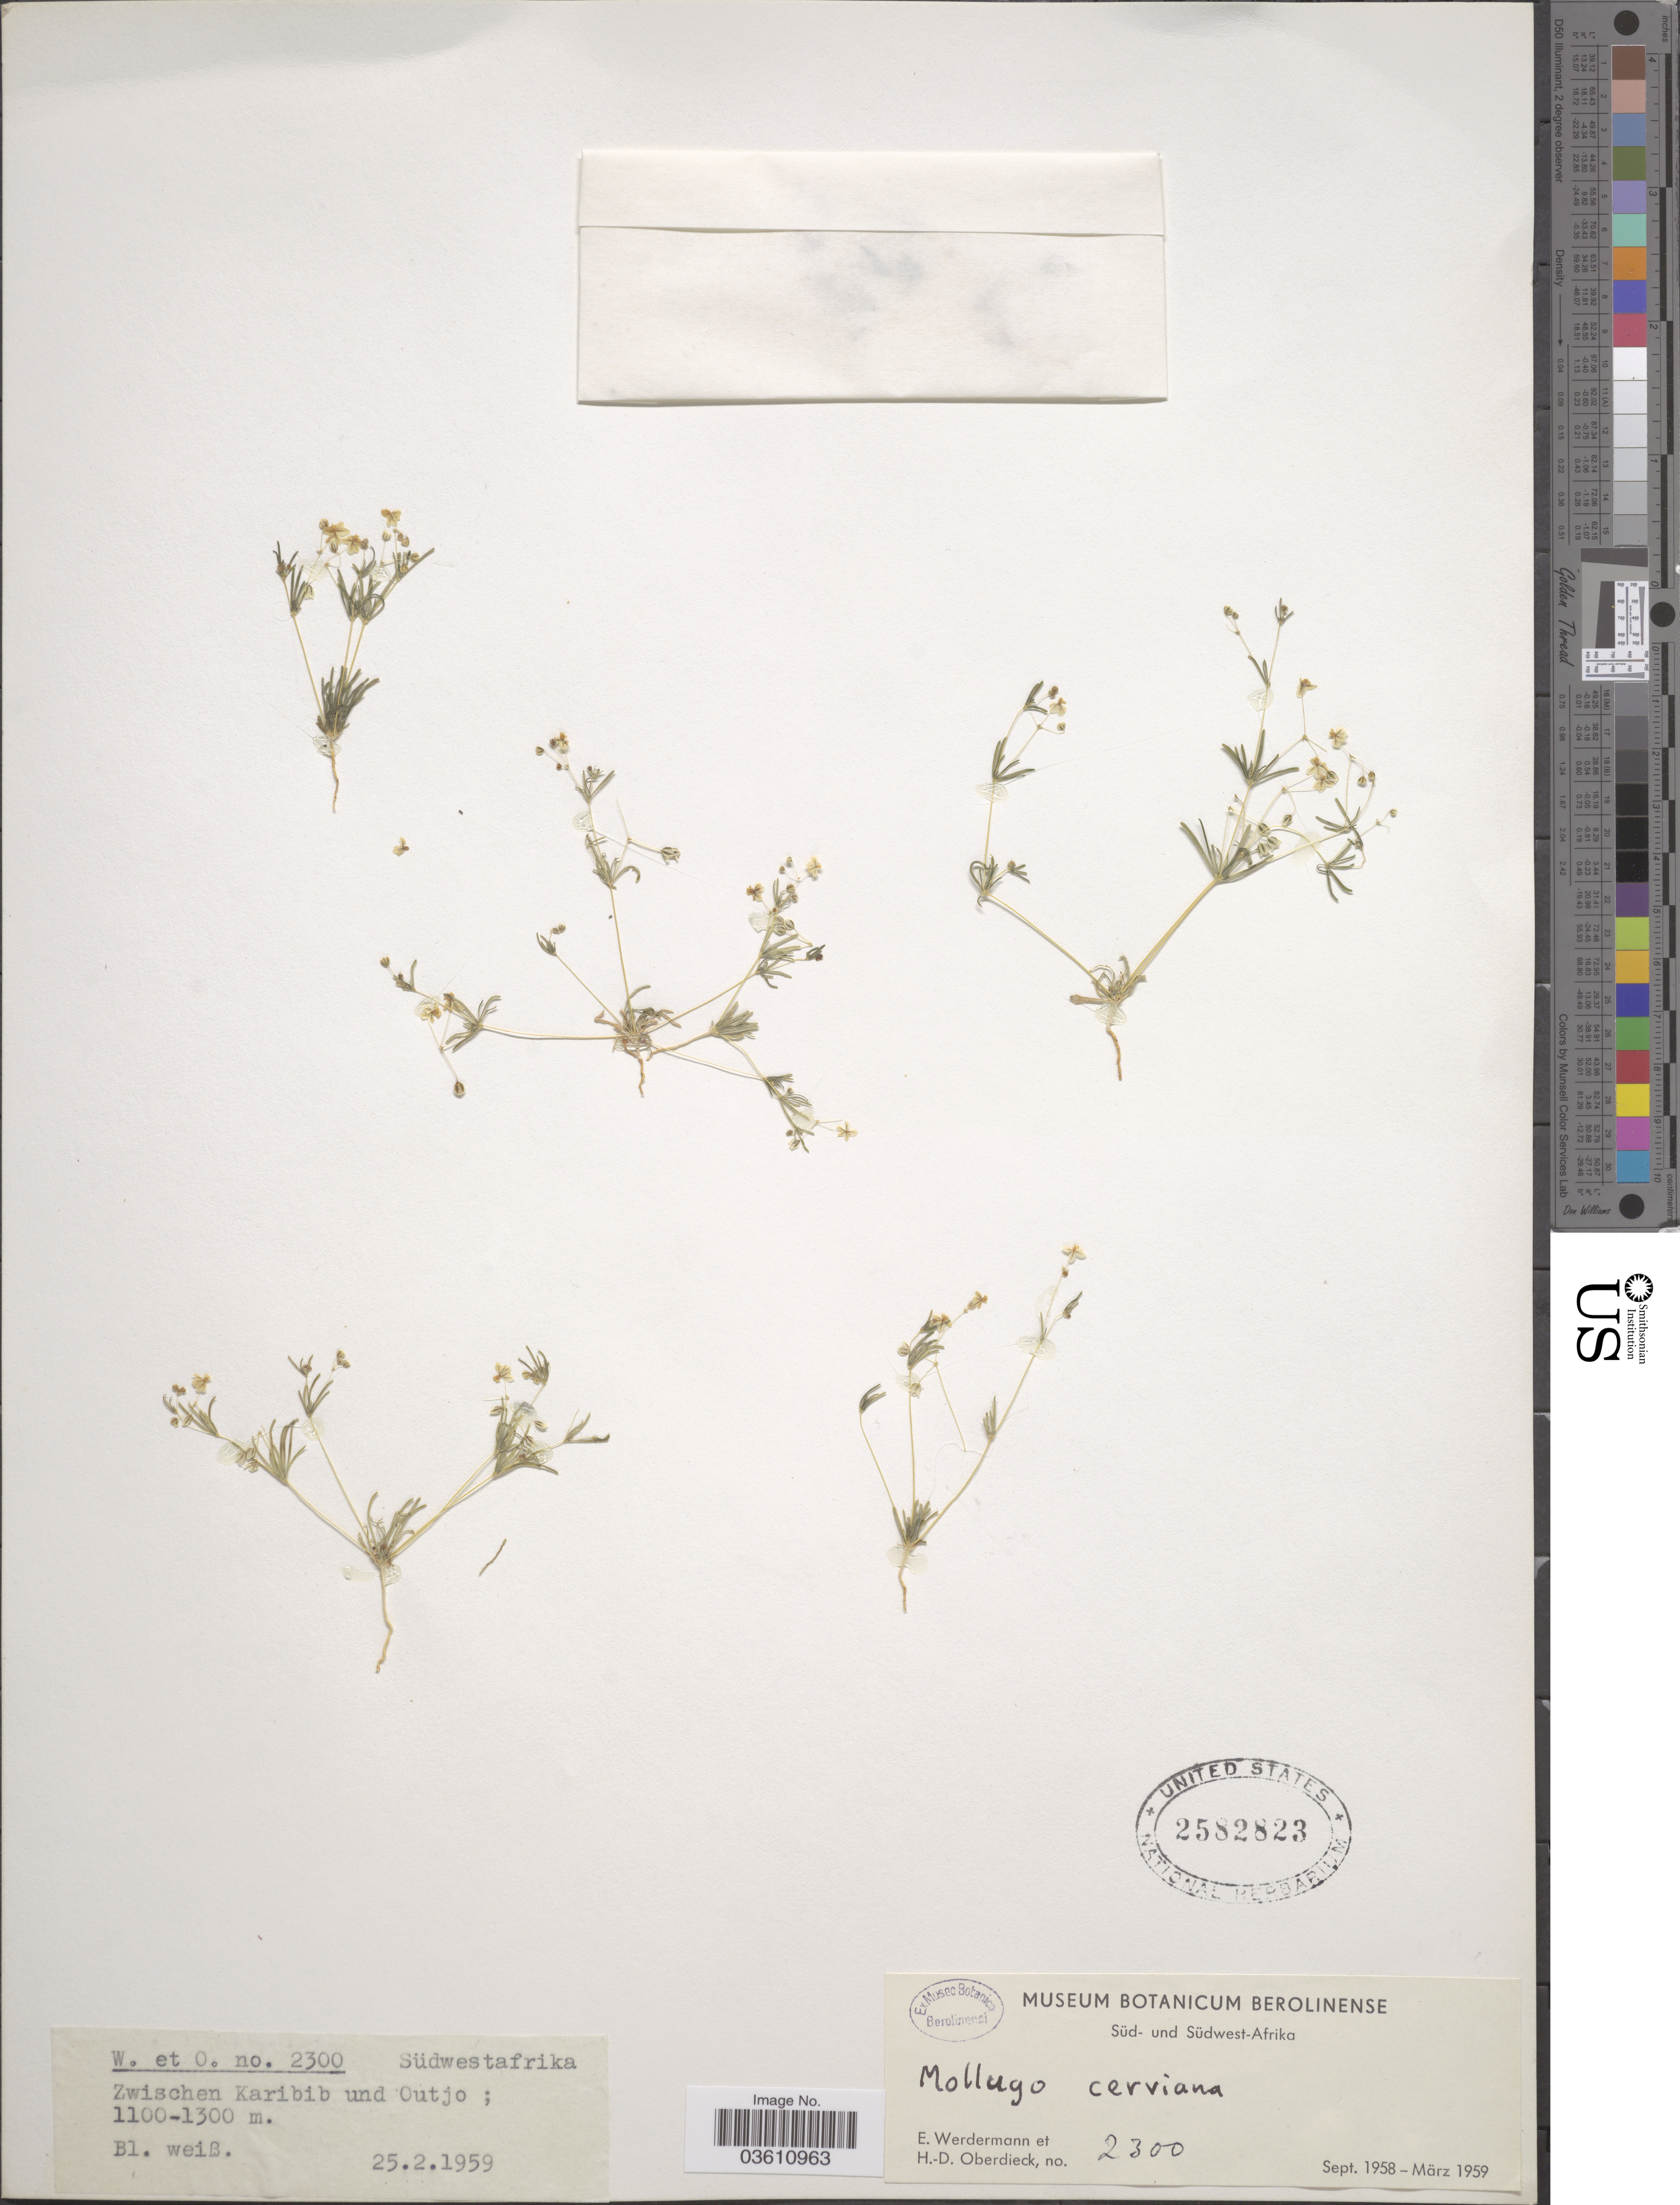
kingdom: Plantae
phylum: Tracheophyta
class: Magnoliopsida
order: Caryophyllales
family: Molluginaceae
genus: Hypertelis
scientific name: Hypertelis cerviana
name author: (L.) Thulin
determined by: Strong, Mark T., (BOT), Smithsonian Institution - National Museum of Natural History (UNITED STATES)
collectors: E. Werdermann & H. Oberdieck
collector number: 2300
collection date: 1959-02-25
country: Namibia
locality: Südwestafrika. Zwischen Karibib und Outjo.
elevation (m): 1100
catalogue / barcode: US 2582823